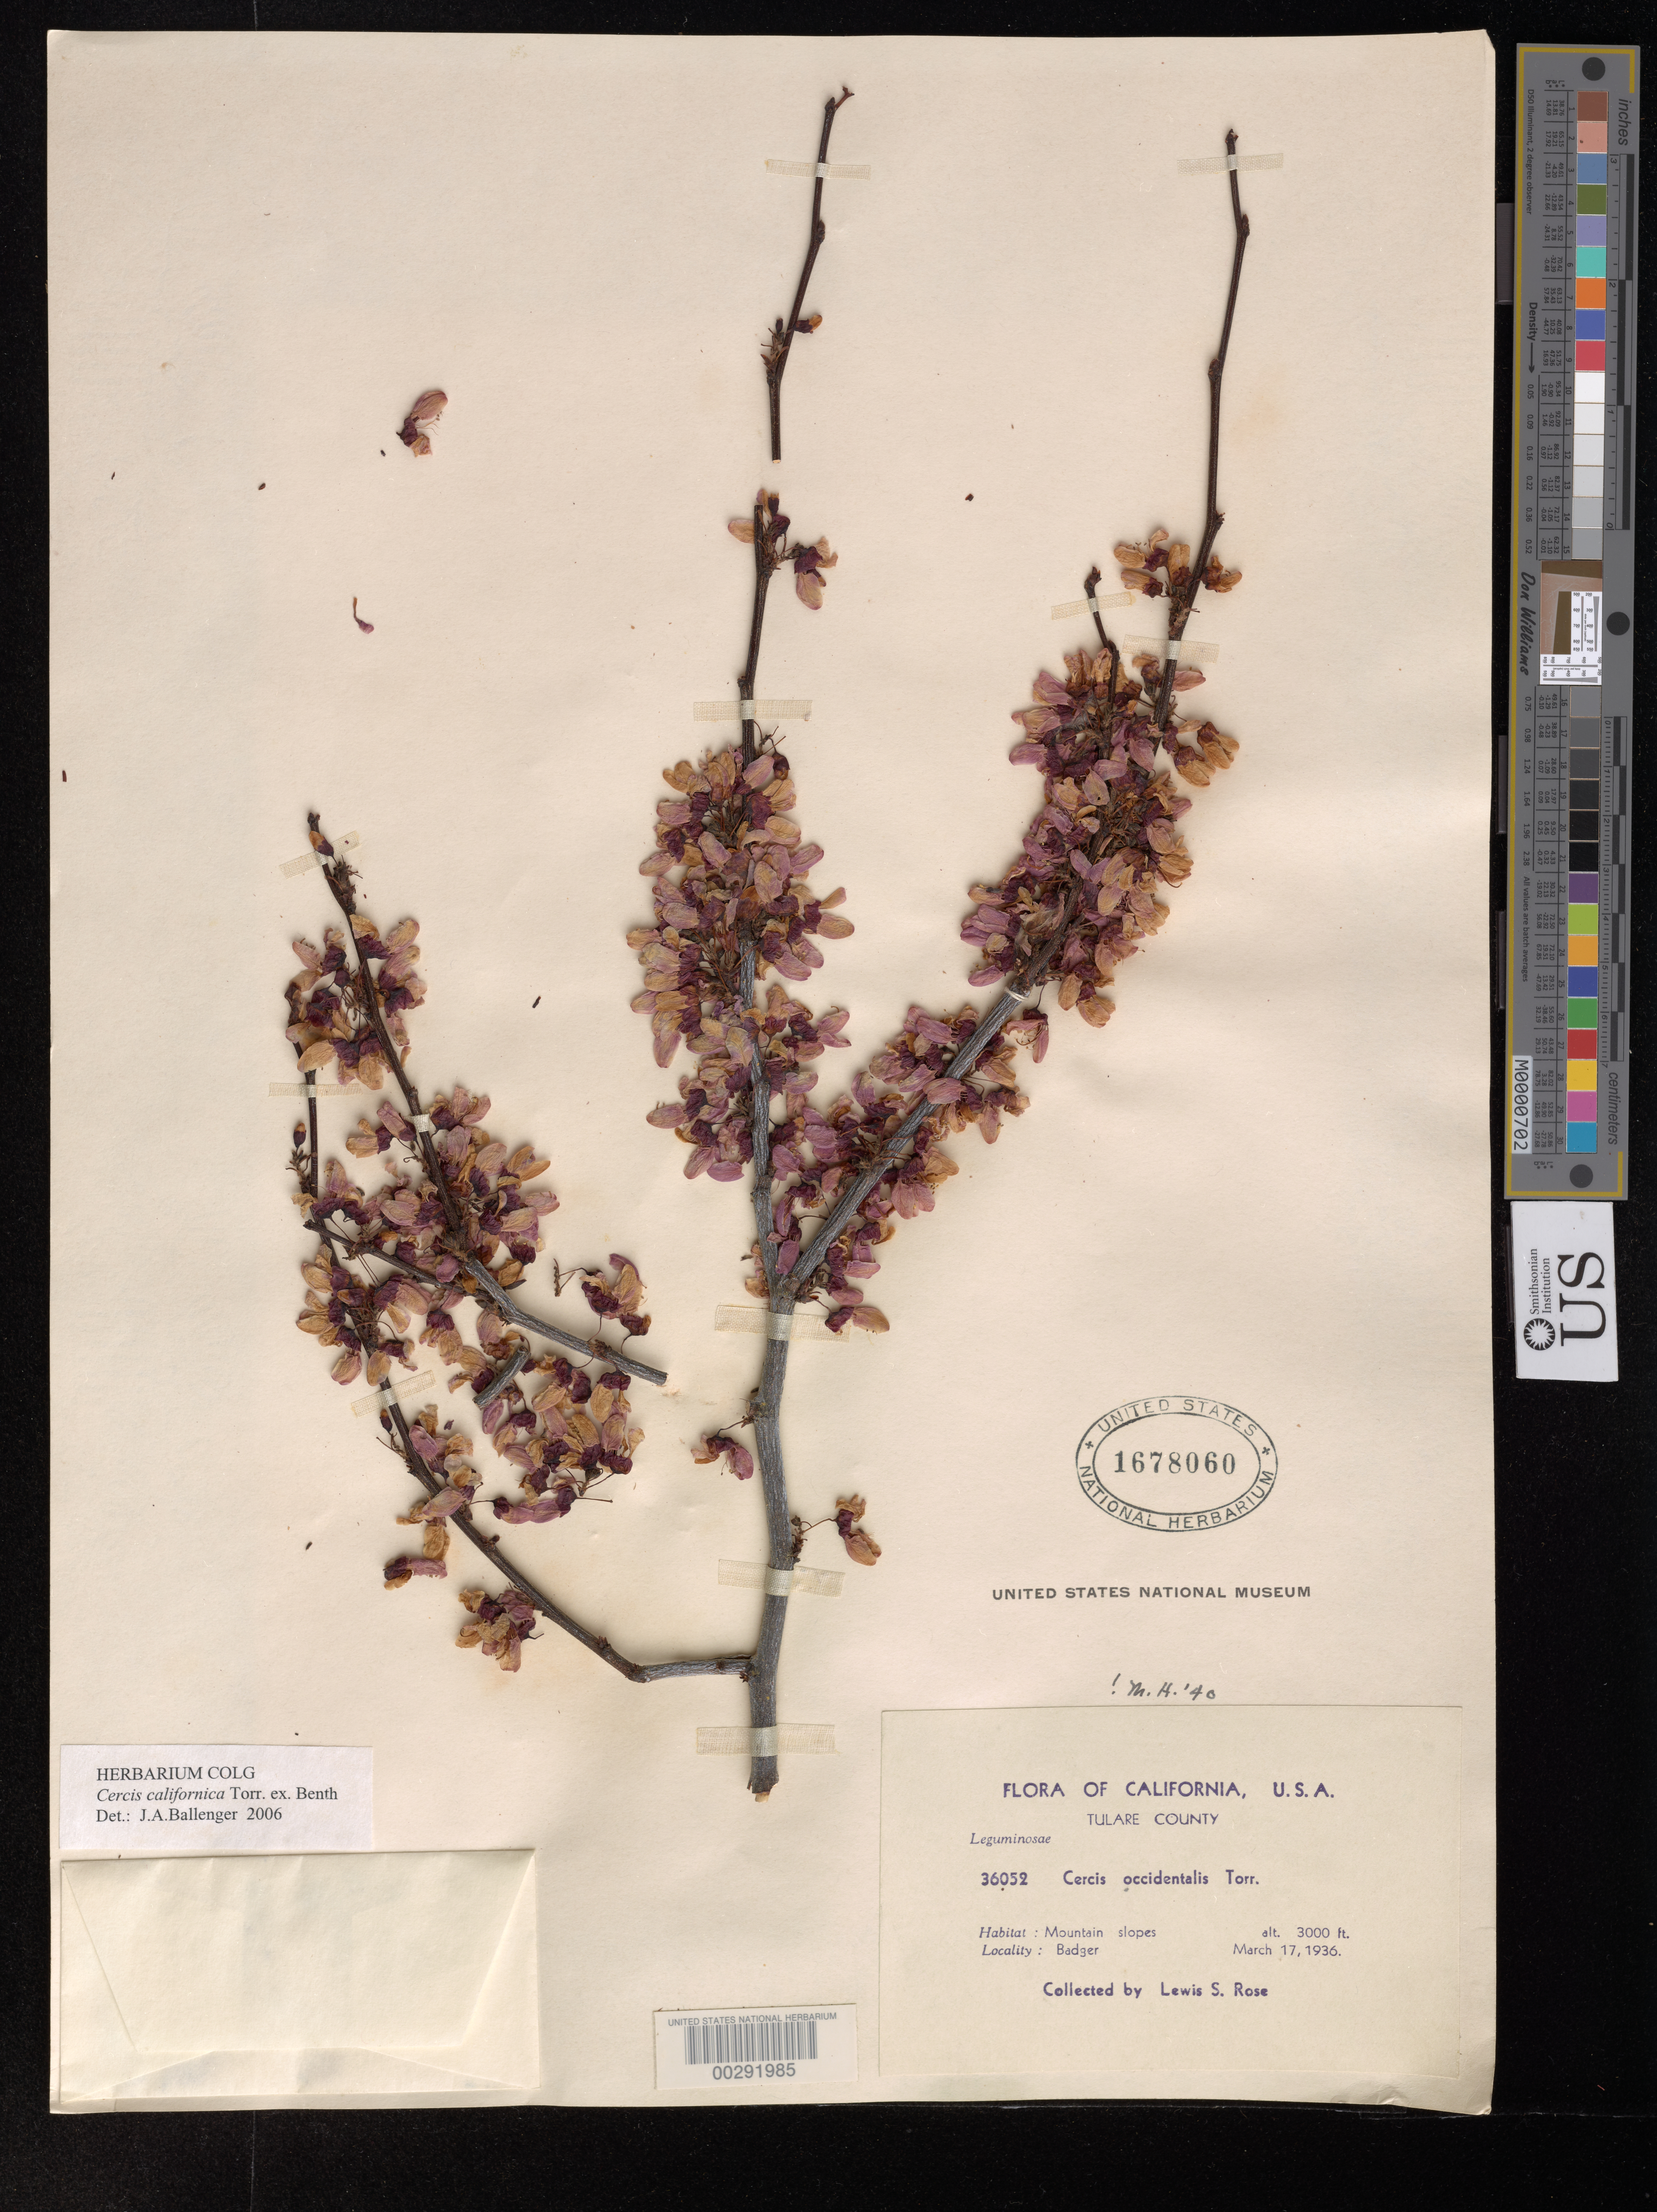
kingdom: Plantae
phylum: Tracheophyta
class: Magnoliopsida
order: Fabales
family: Fabaceae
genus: Cercis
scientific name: Cercis californica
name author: Torr. ex Benth.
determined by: Ballenger, J. A., (COLG), Columbus State University - Herbarium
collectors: L. S. Rose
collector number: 36052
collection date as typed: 17 Mar 1936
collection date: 1936-03-17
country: United States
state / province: California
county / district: Tulare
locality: Badger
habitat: Mountain slopes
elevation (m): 914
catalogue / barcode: US 1678060